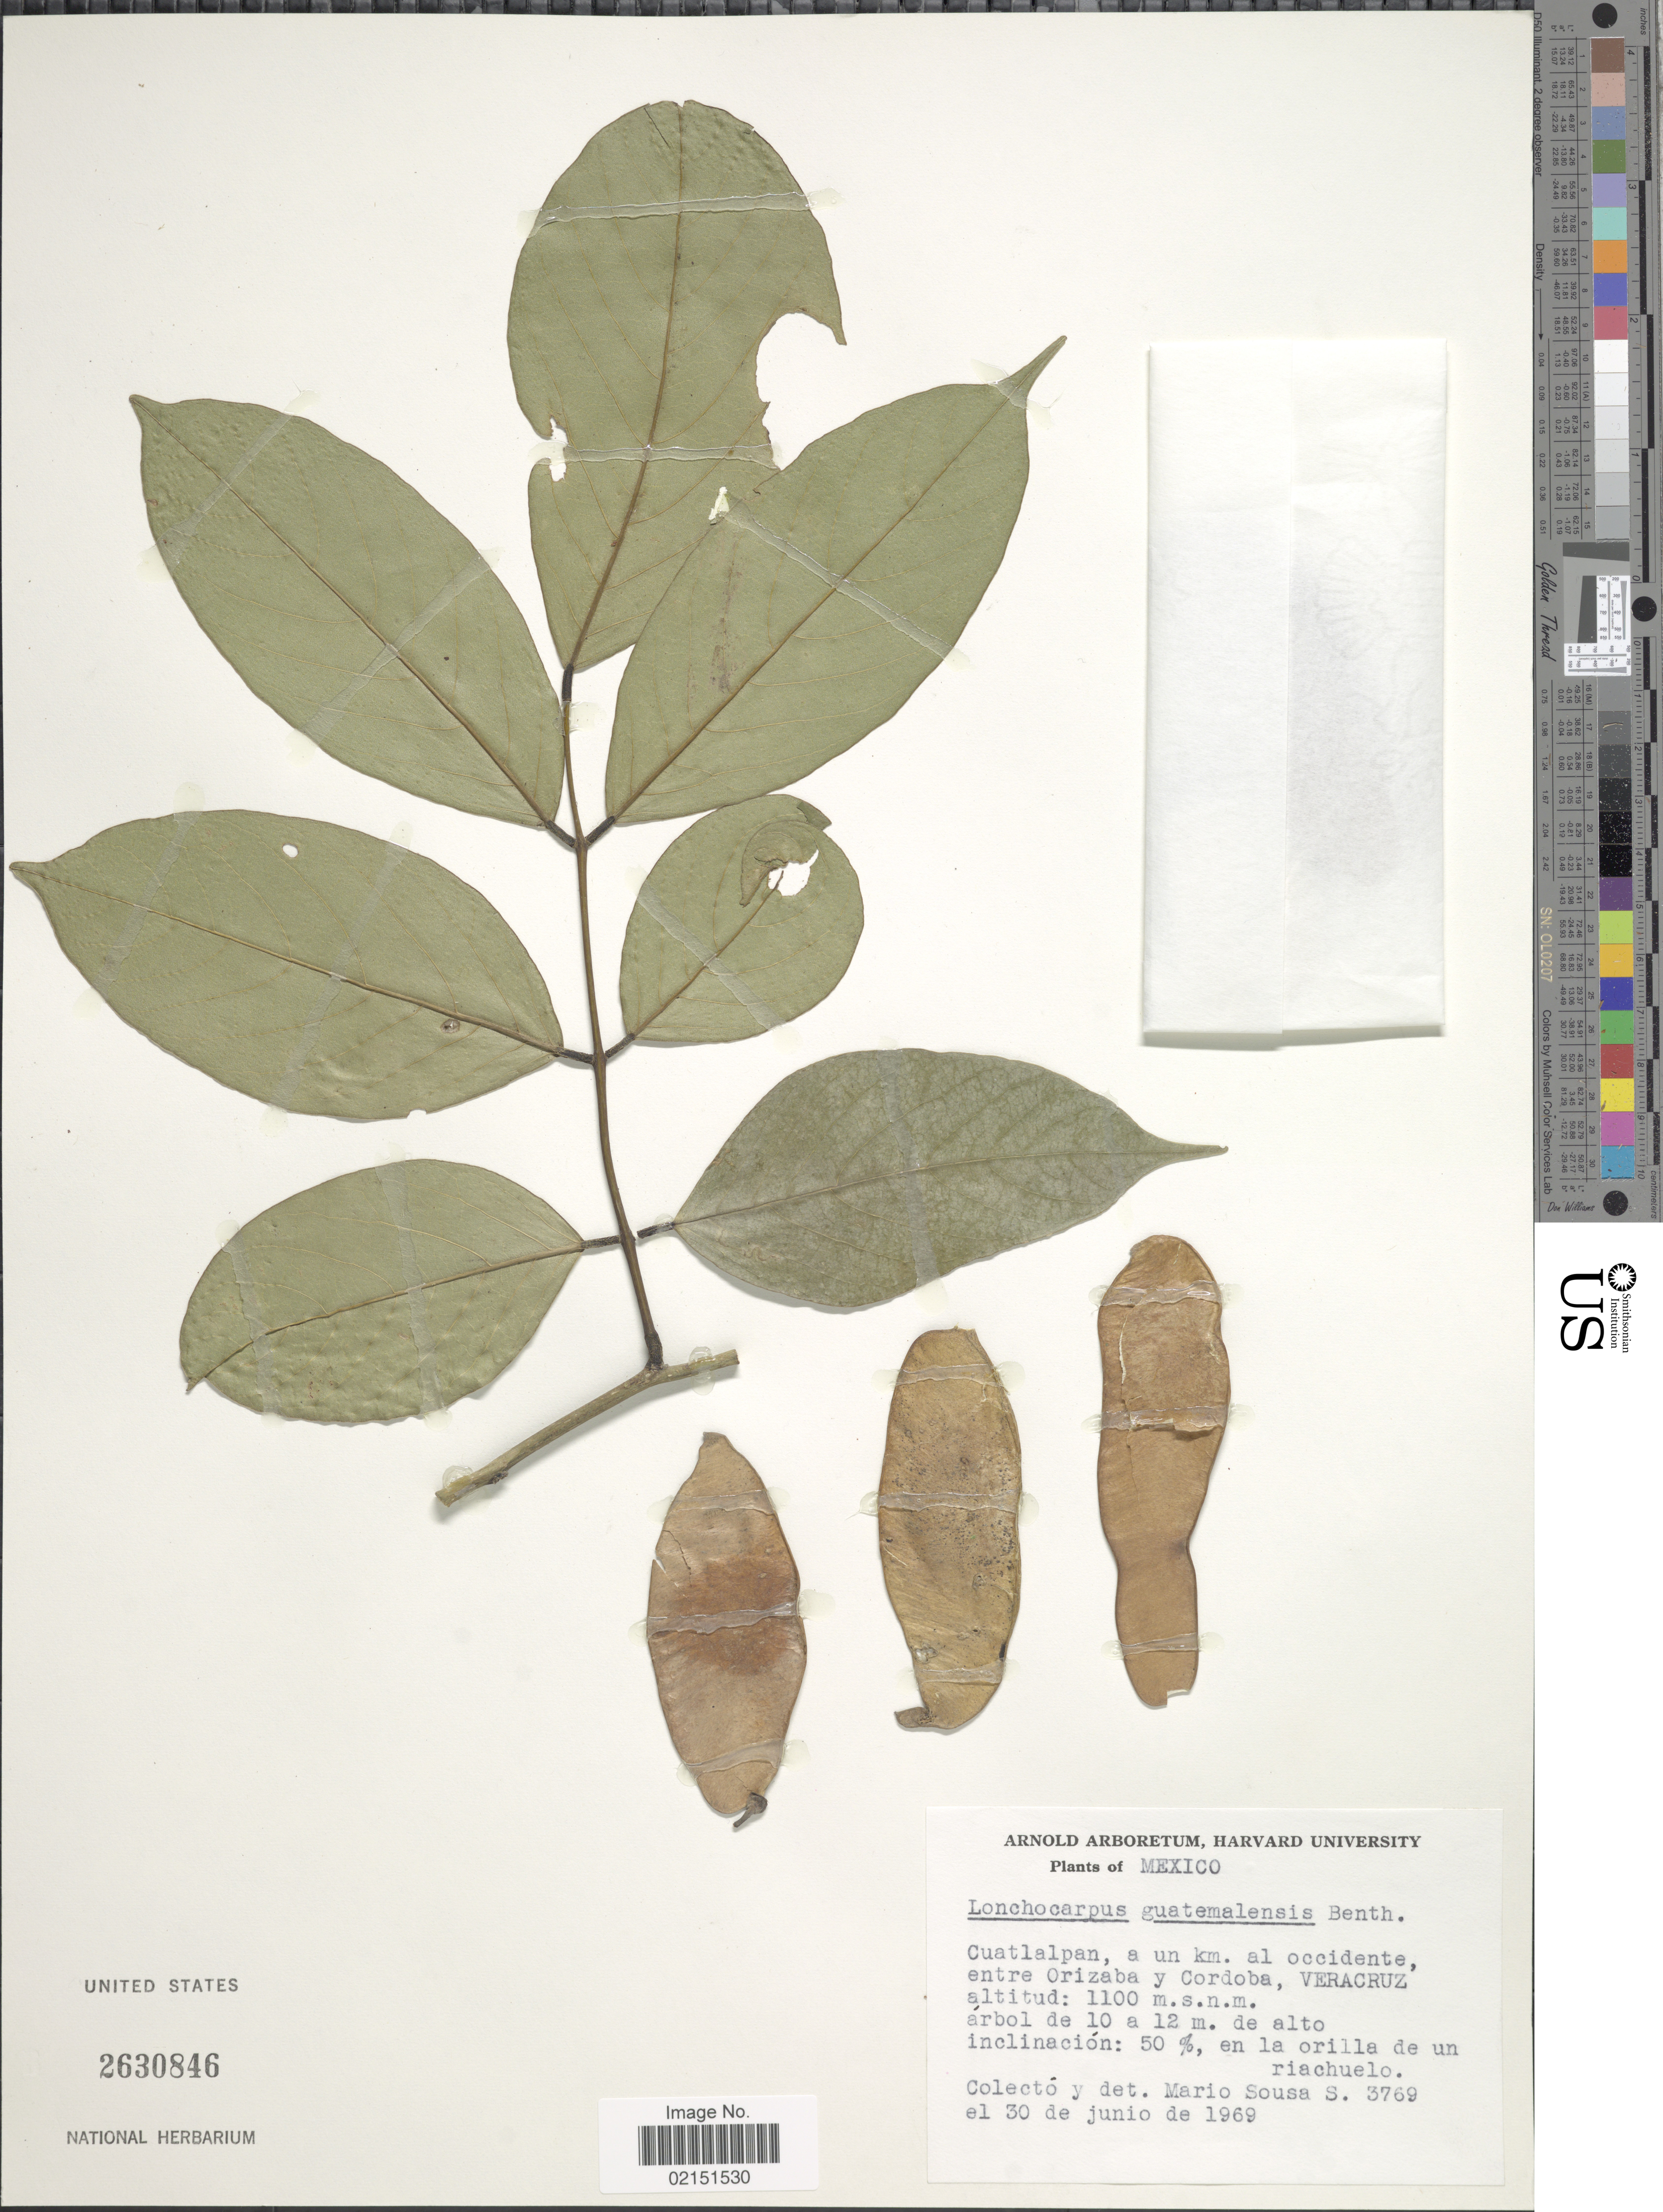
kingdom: Plantae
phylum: Tracheophyta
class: Magnoliopsida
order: Fabales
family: Fabaceae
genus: Lonchocarpus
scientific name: Lonchocarpus guatemalensis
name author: Benth.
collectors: M. Sousa S.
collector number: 3769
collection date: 1969-06-30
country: Mexico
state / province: Veracruz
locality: Cuatlalpan, a un km. al occidente, entre Orizaba y Cordoba, Veracruz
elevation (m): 1100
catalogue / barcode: US 2630846